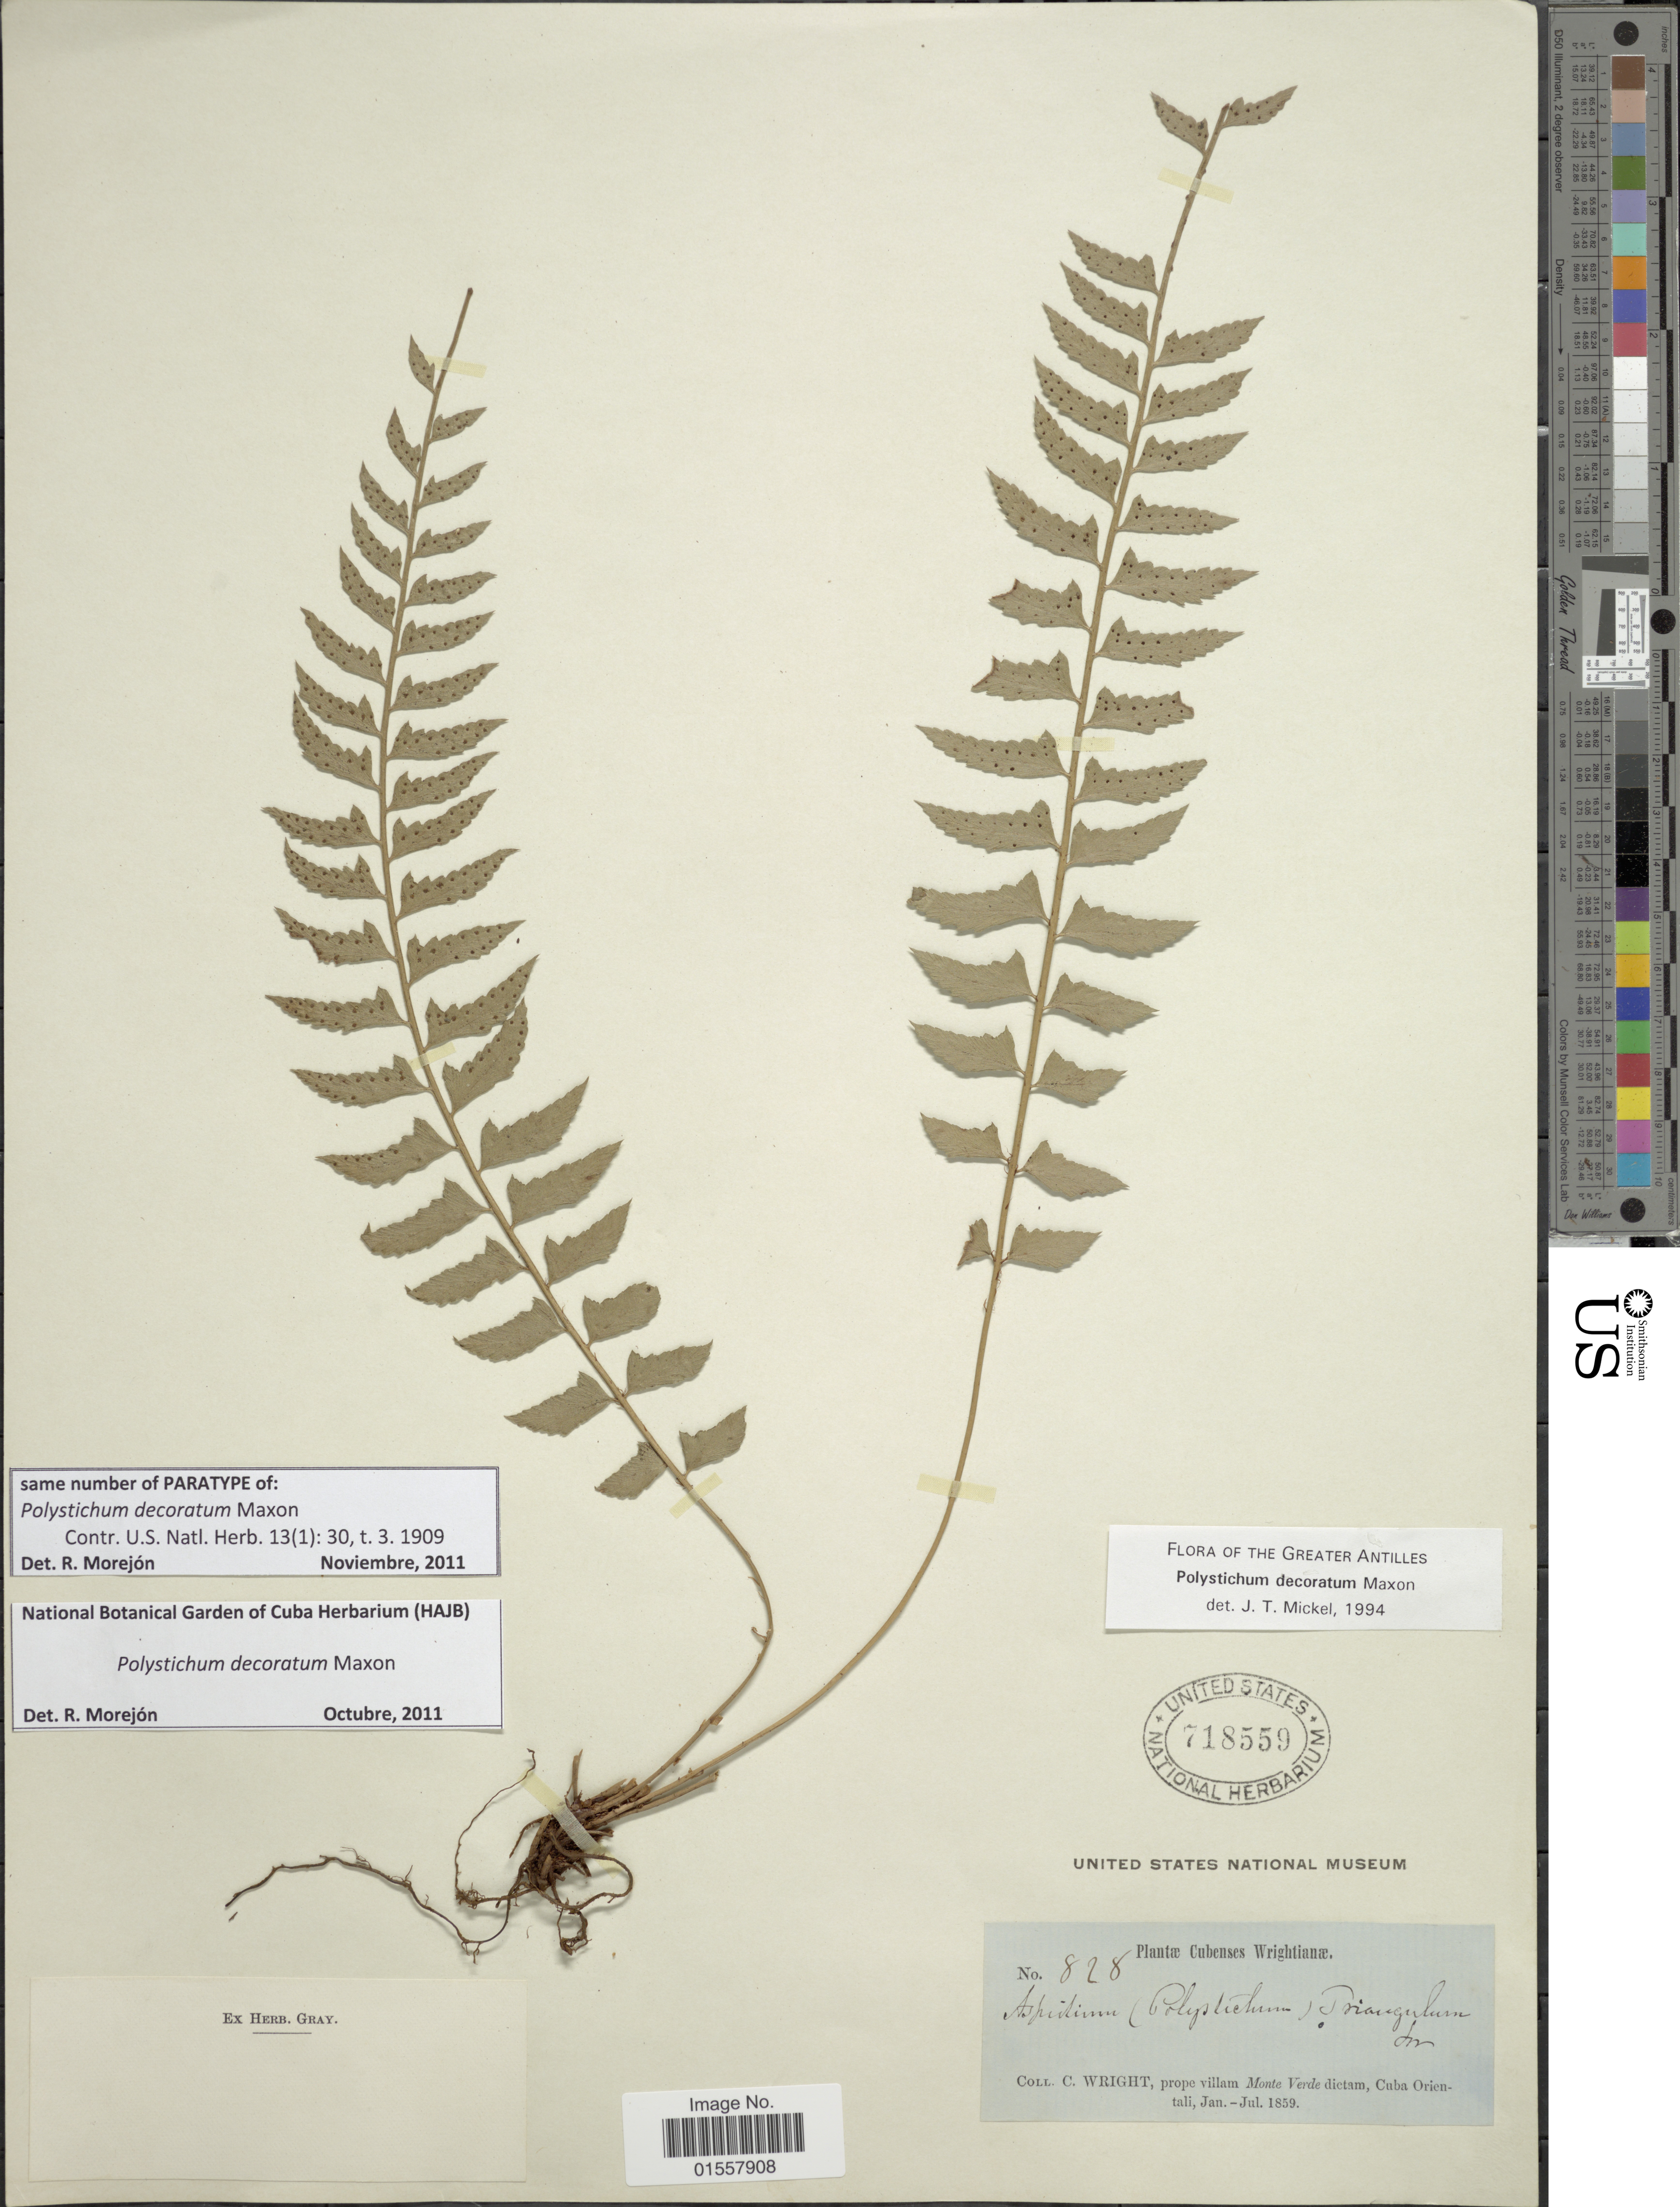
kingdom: Plantae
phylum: Tracheophyta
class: Polypodiopsida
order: Polypodiales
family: Dryopteridaceae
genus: Polystichum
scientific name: Polystichum decoratum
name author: Maxon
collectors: C. Wright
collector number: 828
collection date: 1859-01/1859-07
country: Cuba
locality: Cubenses, Prope villam Monte Verde dictam, Cuba Orientali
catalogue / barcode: US 718559